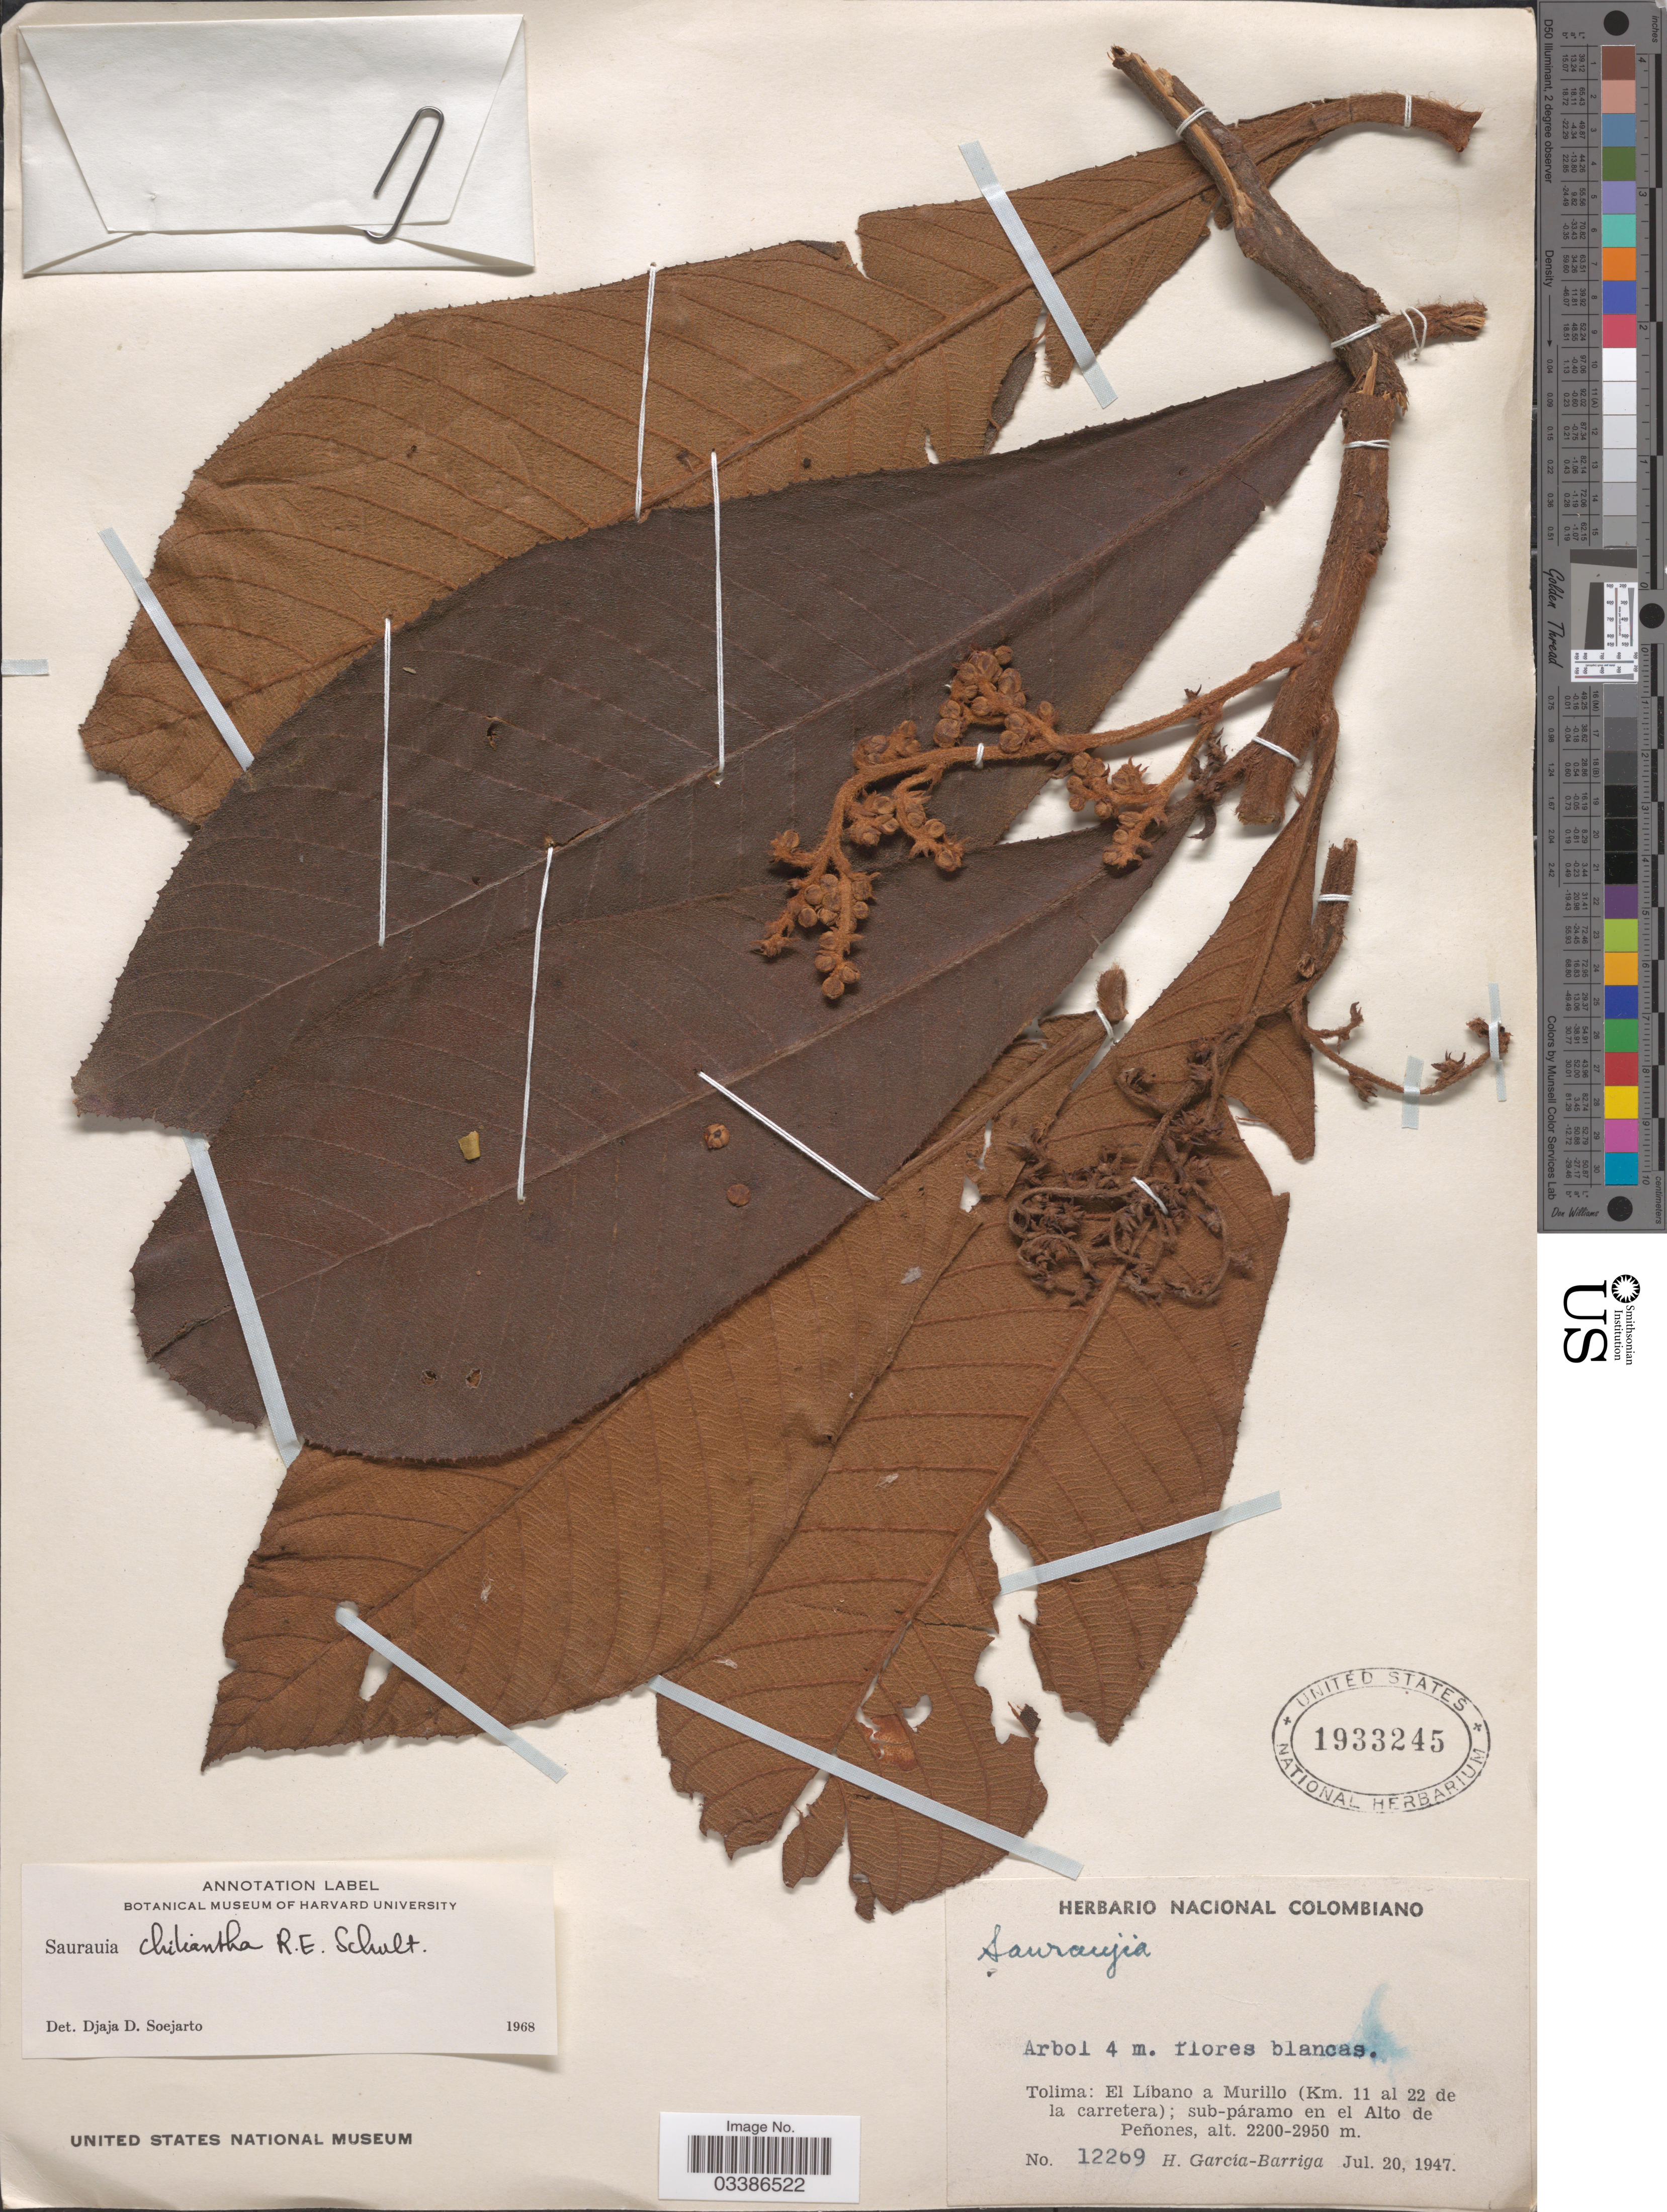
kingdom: Plantae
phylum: Tracheophyta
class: Magnoliopsida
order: Ericales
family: Actinidiaceae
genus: Saurauia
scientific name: Saurauia chiliantha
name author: R.E. Schult.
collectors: H. García Barriga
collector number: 12269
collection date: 1947-07-20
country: Colombia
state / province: Tolima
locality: El Libano a Murillo (Km. 11 al 22 de la carretera); sub-páramo en el Alto de Peñones.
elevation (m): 2200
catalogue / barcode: US 1933245